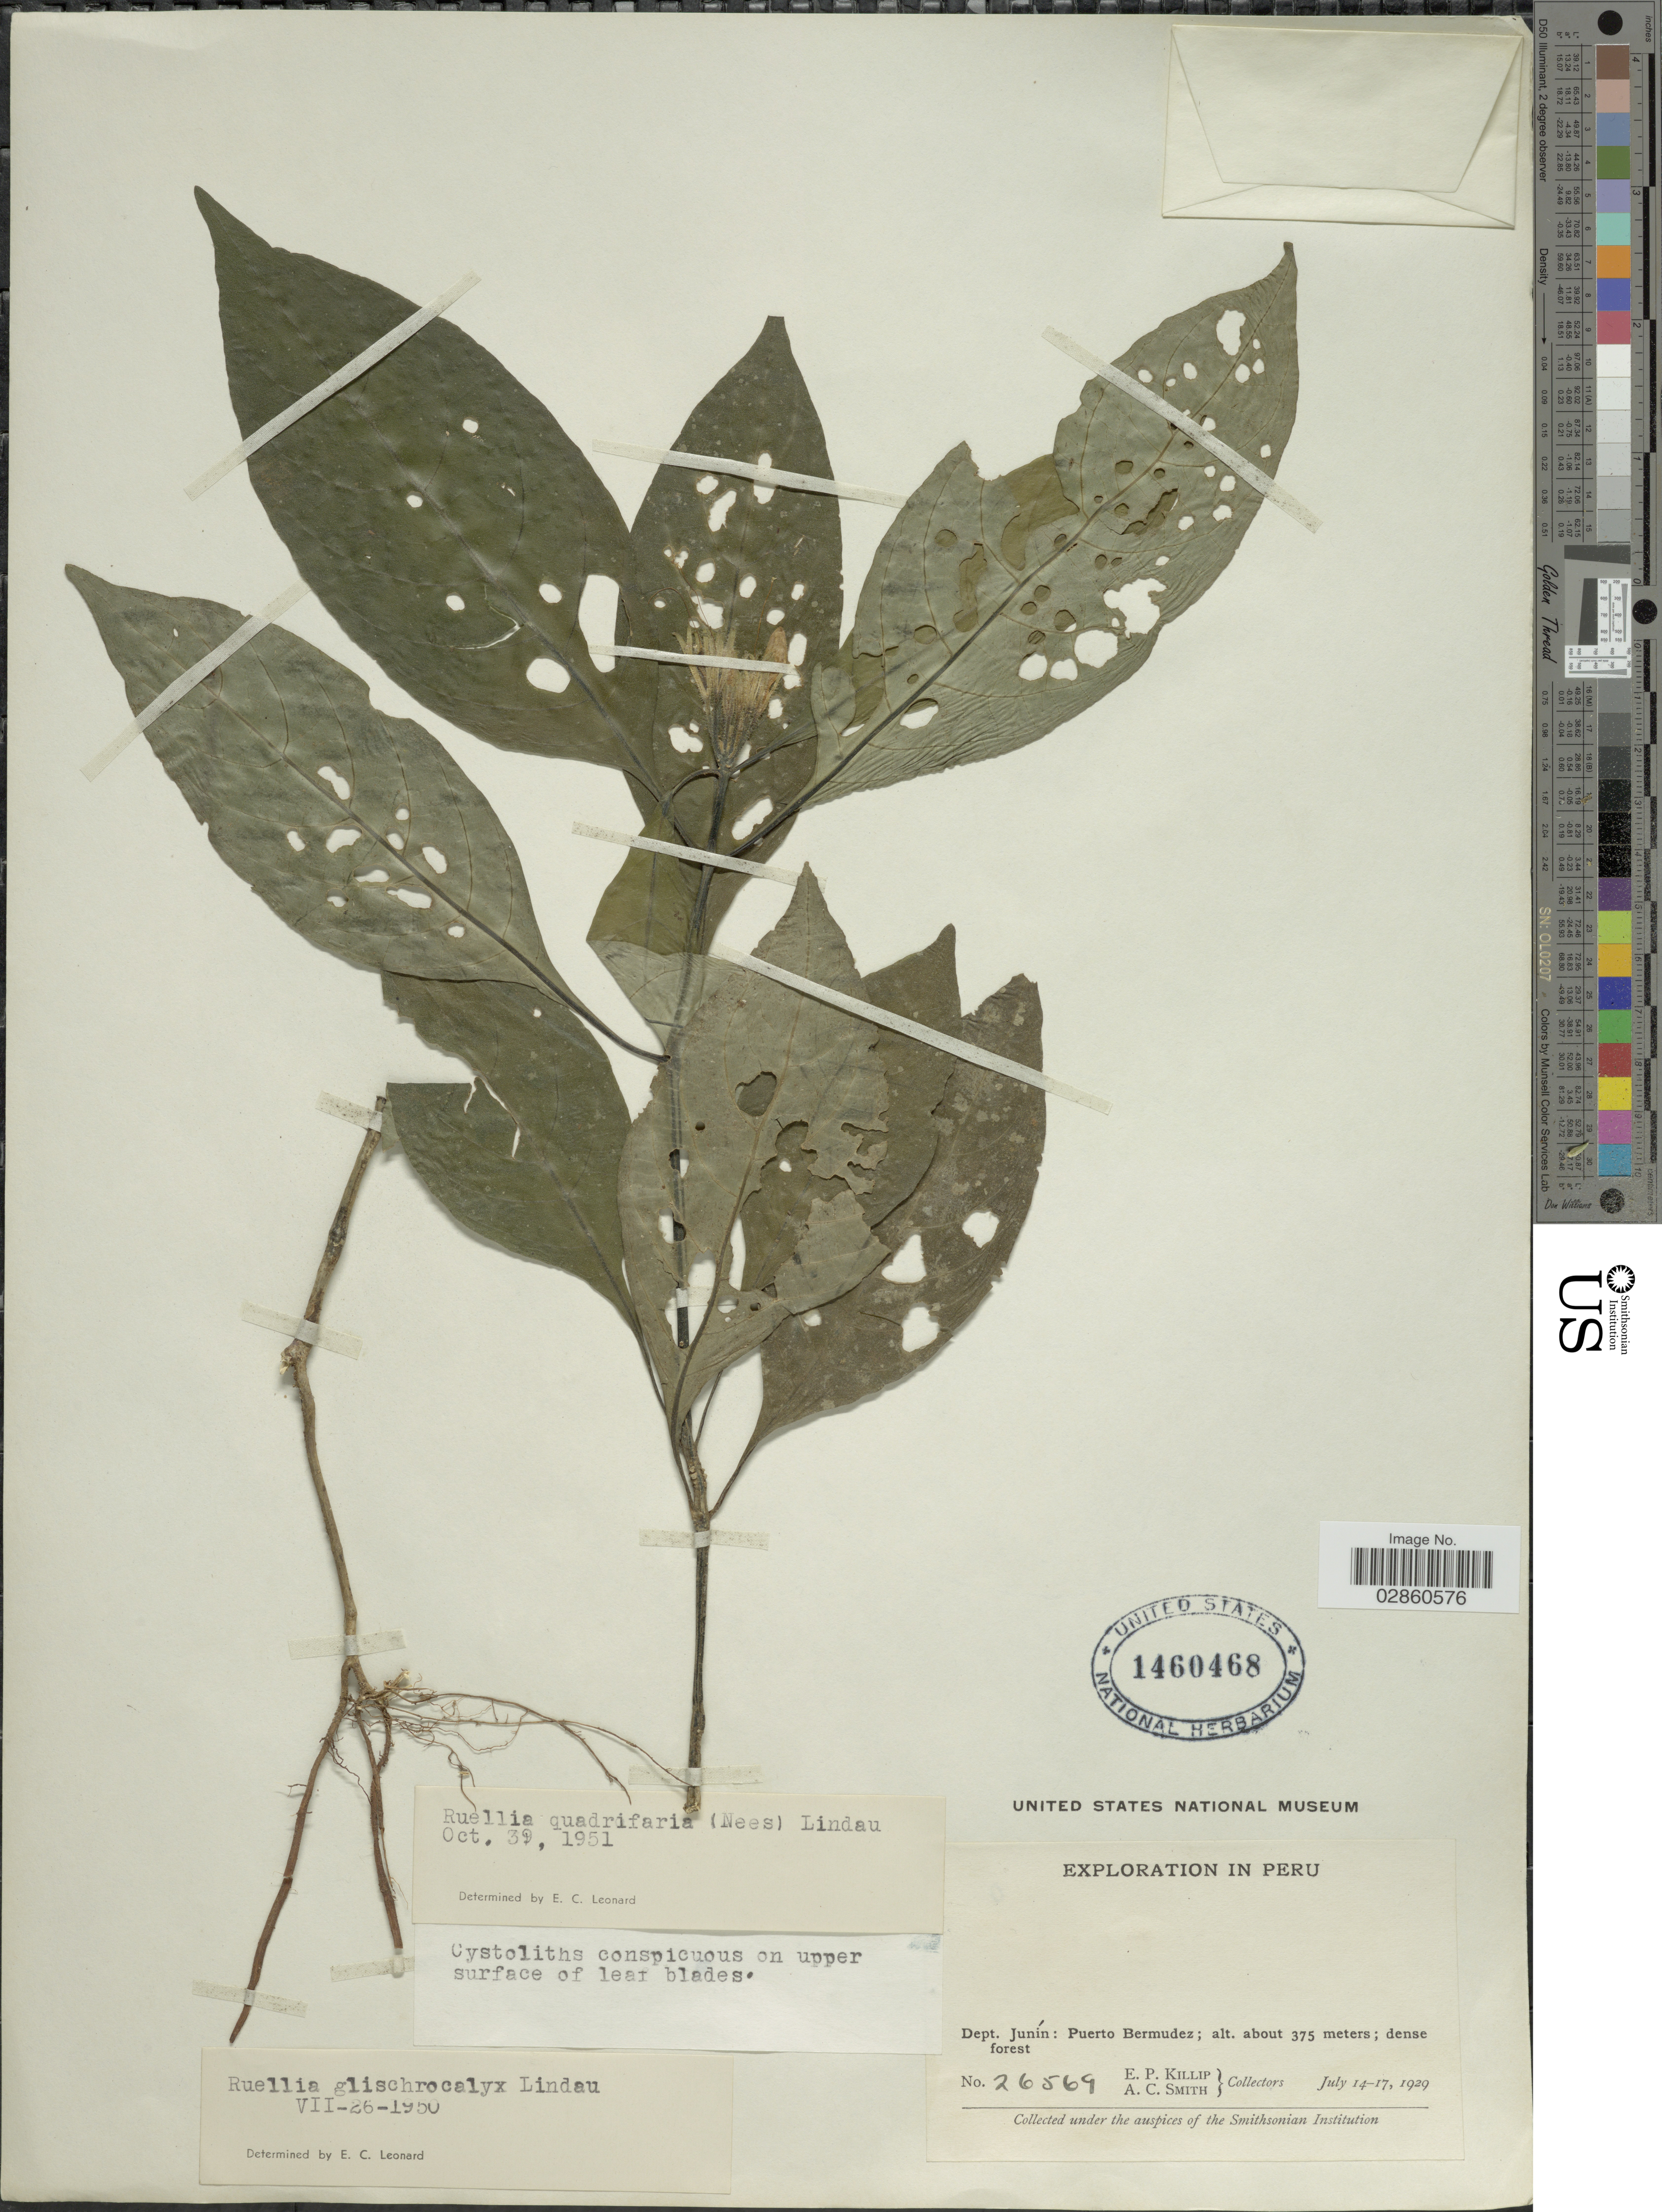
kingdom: Plantae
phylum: Tracheophyta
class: Magnoliopsida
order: Lamiales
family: Acanthaceae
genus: Ruellia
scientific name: Ruellia glischrocalyx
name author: Lindau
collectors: E. P. Killip & A. C. Smith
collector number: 26569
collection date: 1929-07-14/1929-07-17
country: Peru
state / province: Junín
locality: Dept. Junín: Puerto Bermudez.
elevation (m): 375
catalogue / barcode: US 1460468